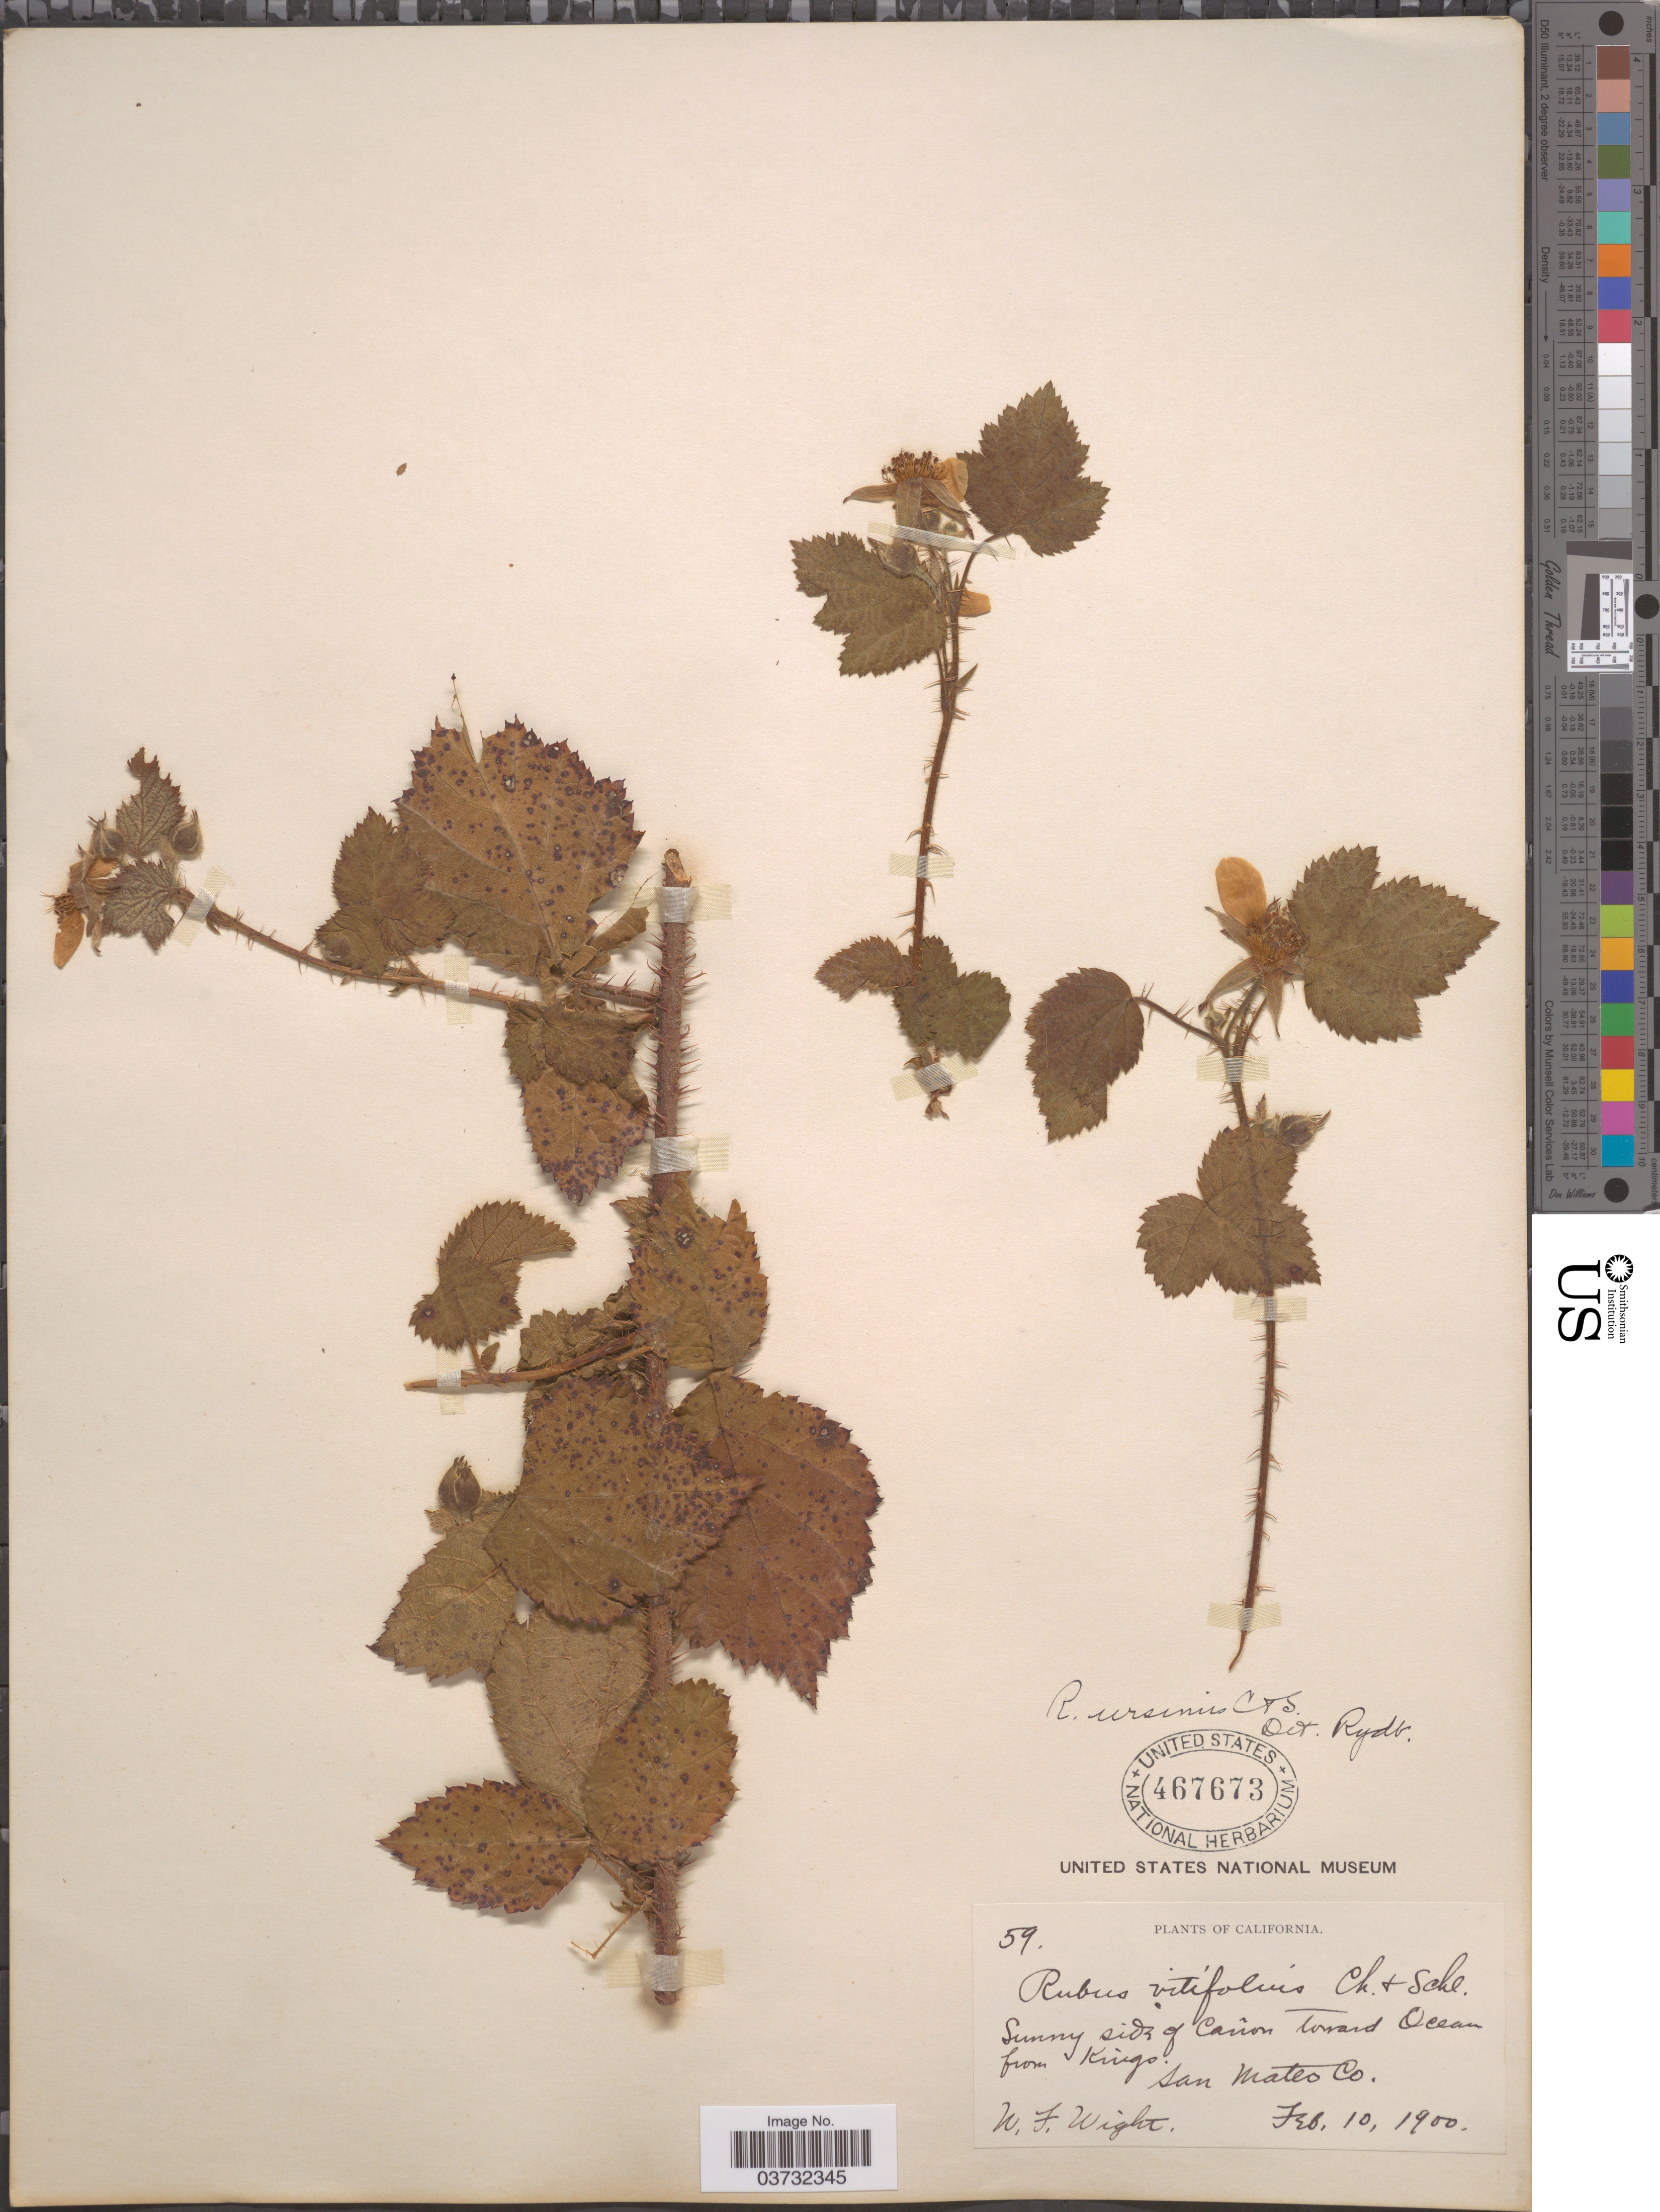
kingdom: Plantae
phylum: Tracheophyta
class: Magnoliopsida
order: Rosales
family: Rosaceae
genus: Rubus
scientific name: Rubus ursinus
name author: (Schltdl.) Cham.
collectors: W. Wight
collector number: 59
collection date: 1900-02-10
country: United States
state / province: California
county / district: San Mateo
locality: Sunny side of Cañon toward Ocean from Kings. San Mateo Co.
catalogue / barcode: US 467673